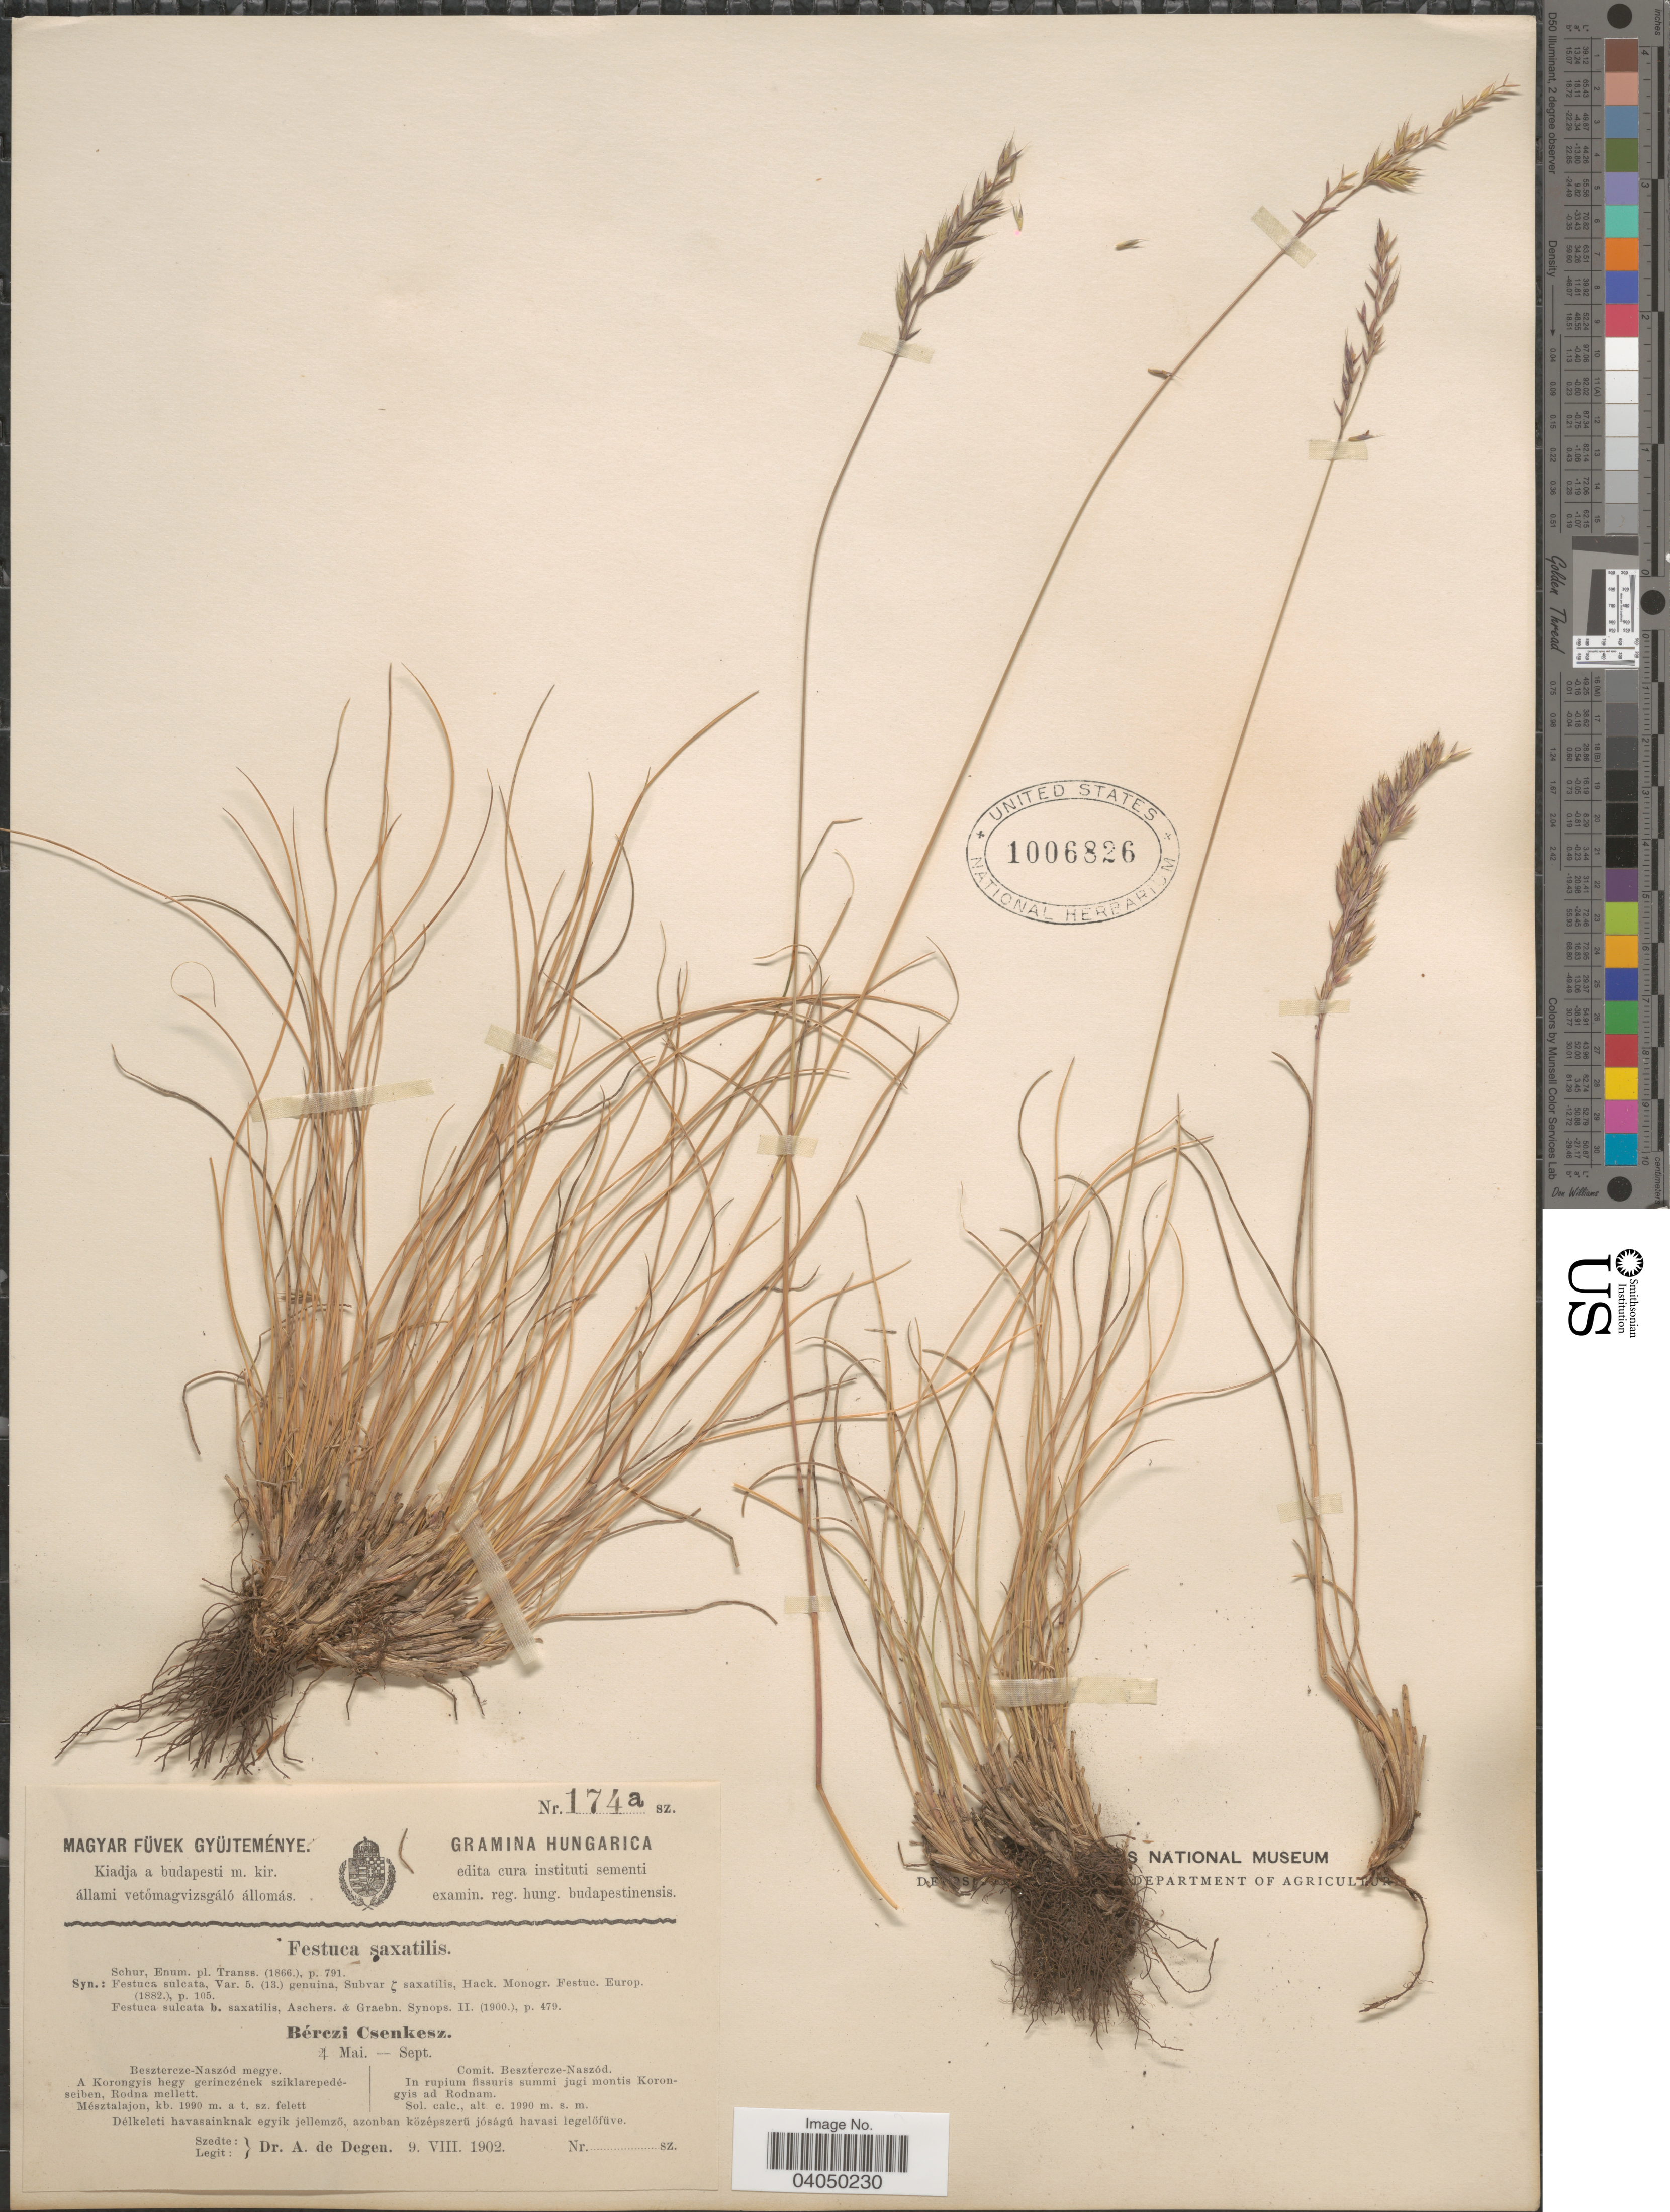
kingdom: Plantae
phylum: Tracheophyta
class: Liliopsida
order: Poales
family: Poaceae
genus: Festuca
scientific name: Festuca saxatilis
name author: Schur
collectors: A. Degen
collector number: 174a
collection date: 1902-08-09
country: Romania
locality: Comit. Besztercze-Naszód. In rupium fissuris summi jugi montis Korongyis ad Rodnam.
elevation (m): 1990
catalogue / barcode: US 1006826